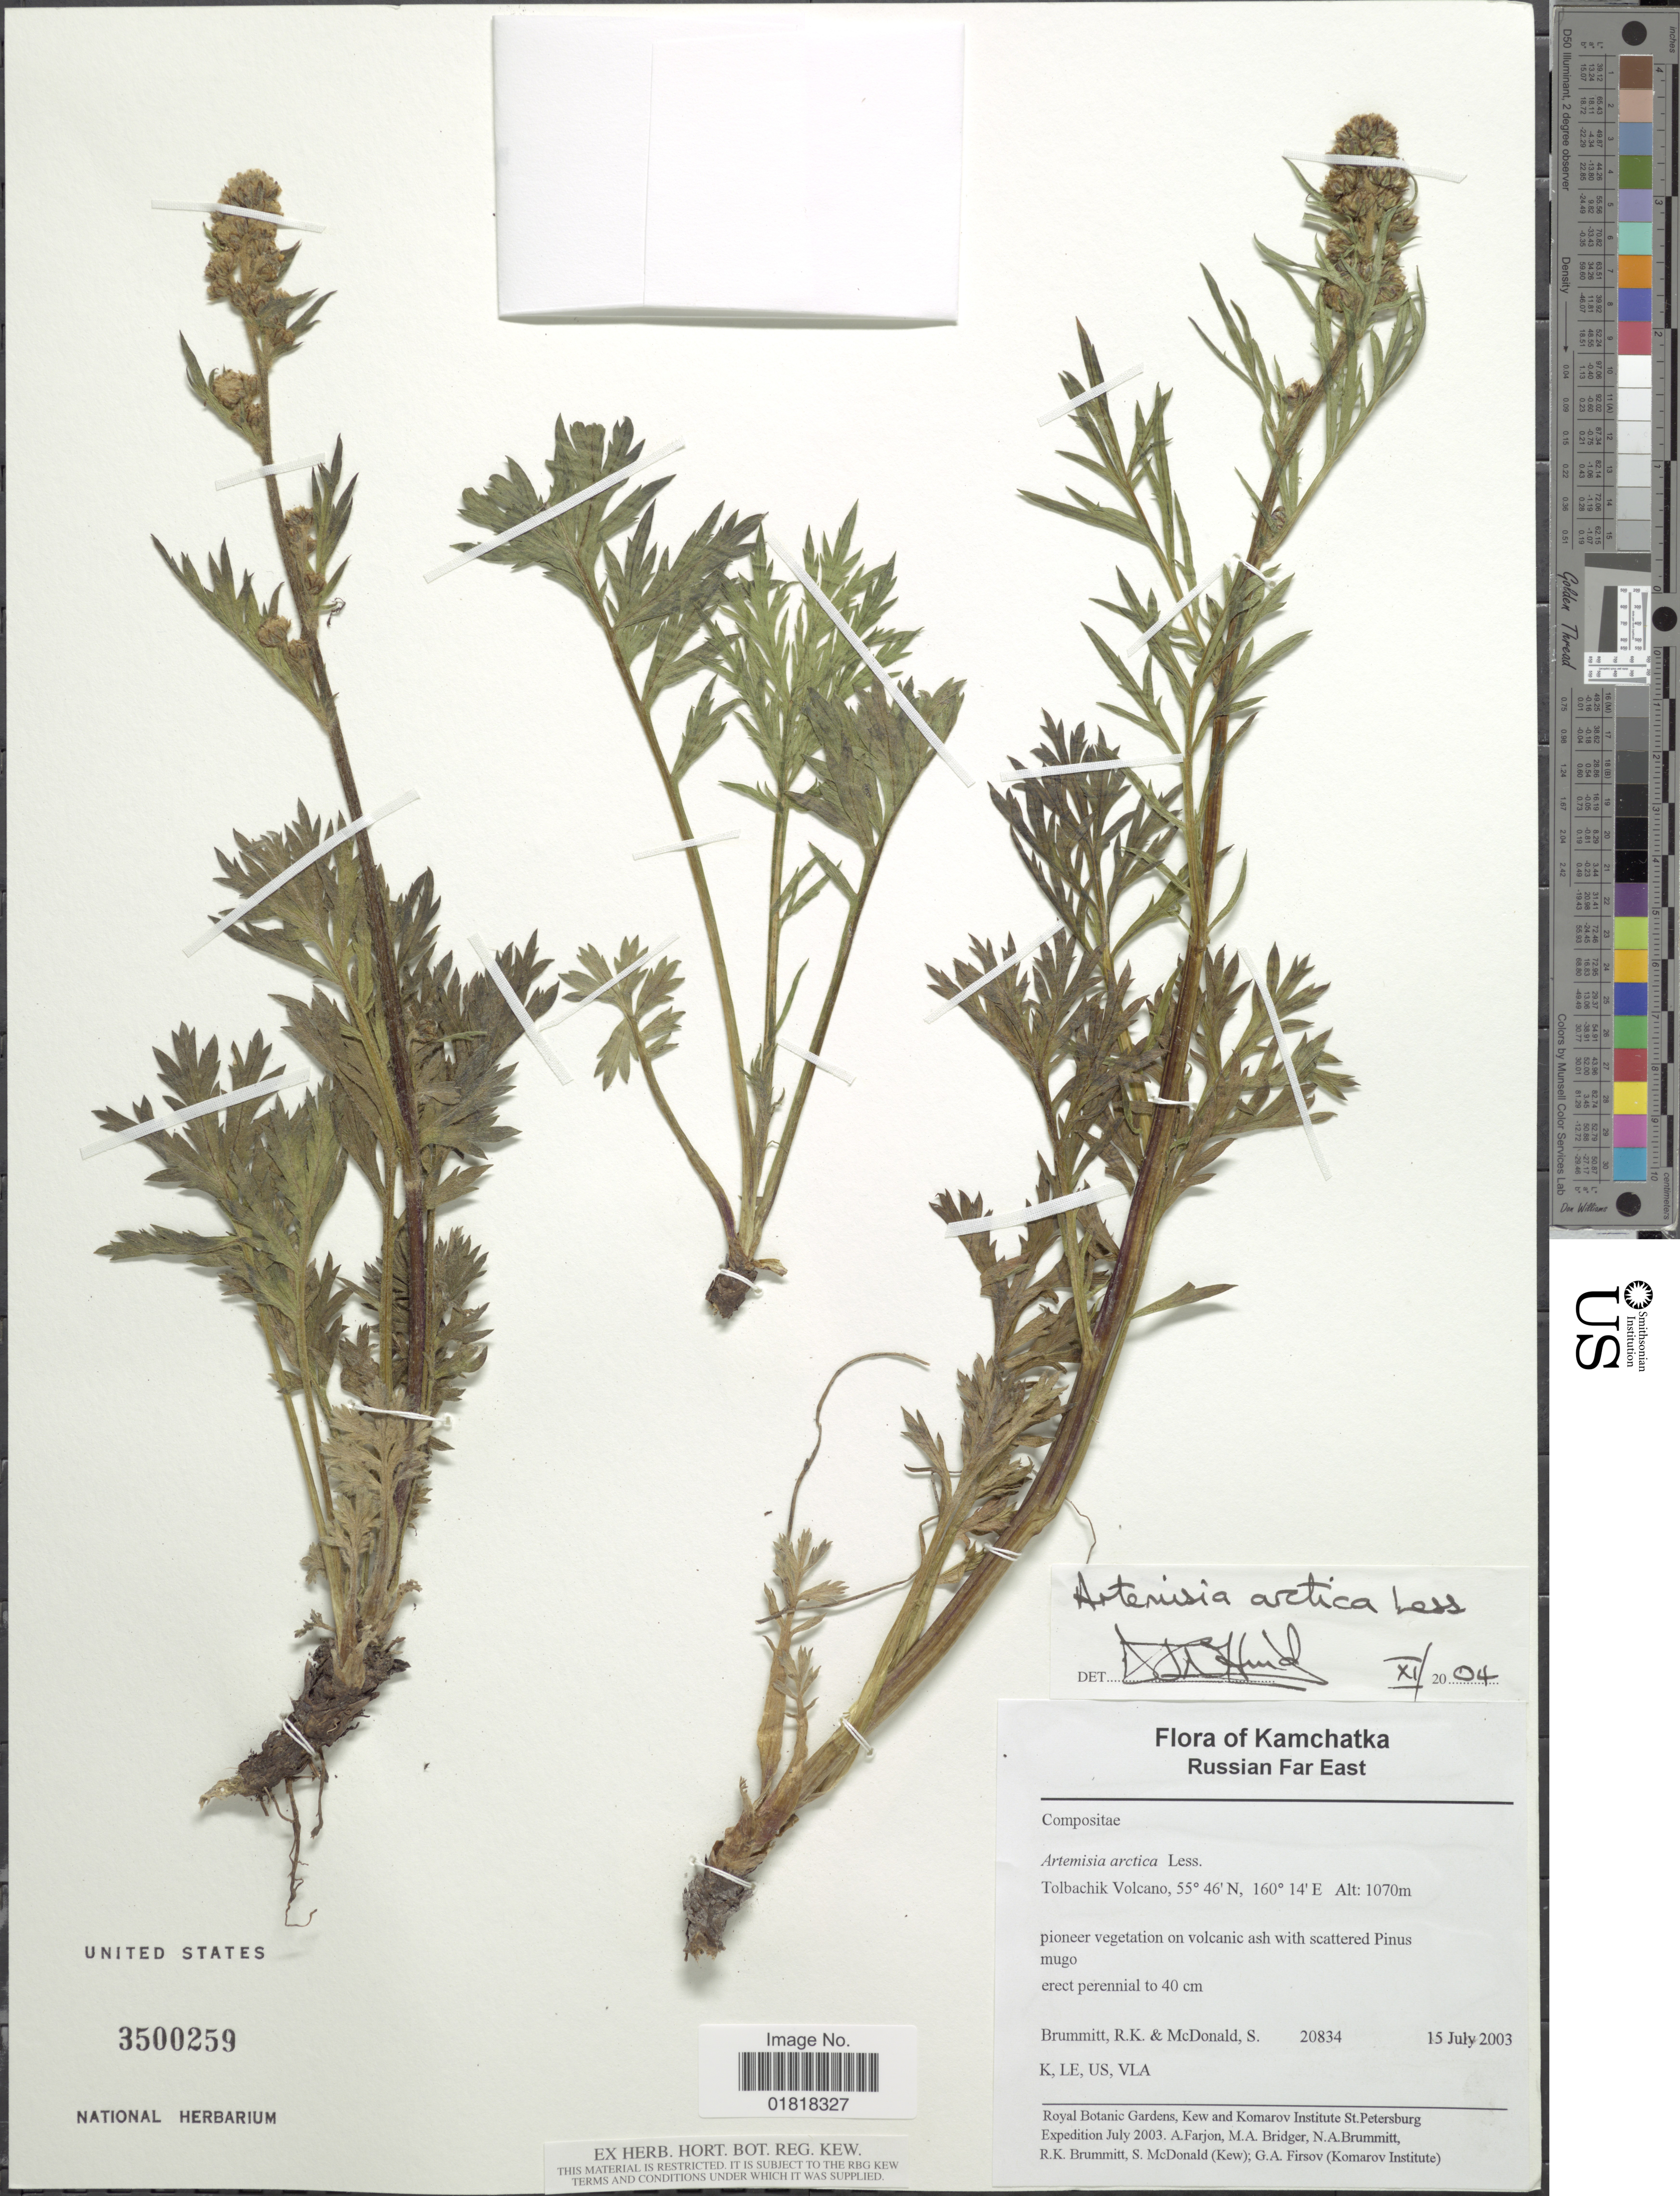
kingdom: Plantae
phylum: Tracheophyta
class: Magnoliopsida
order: Asterales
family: Asteraceae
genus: Artemisia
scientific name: Artemisia arctica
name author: Less.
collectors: R. Brummitt & S. McDonald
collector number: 20834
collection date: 2003-07-15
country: Russian Federation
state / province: Kamchatka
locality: Russian Far East, pioneer vegetation on vaolcanic ash with scattered Pinus mago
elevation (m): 1070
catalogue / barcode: US 3500259